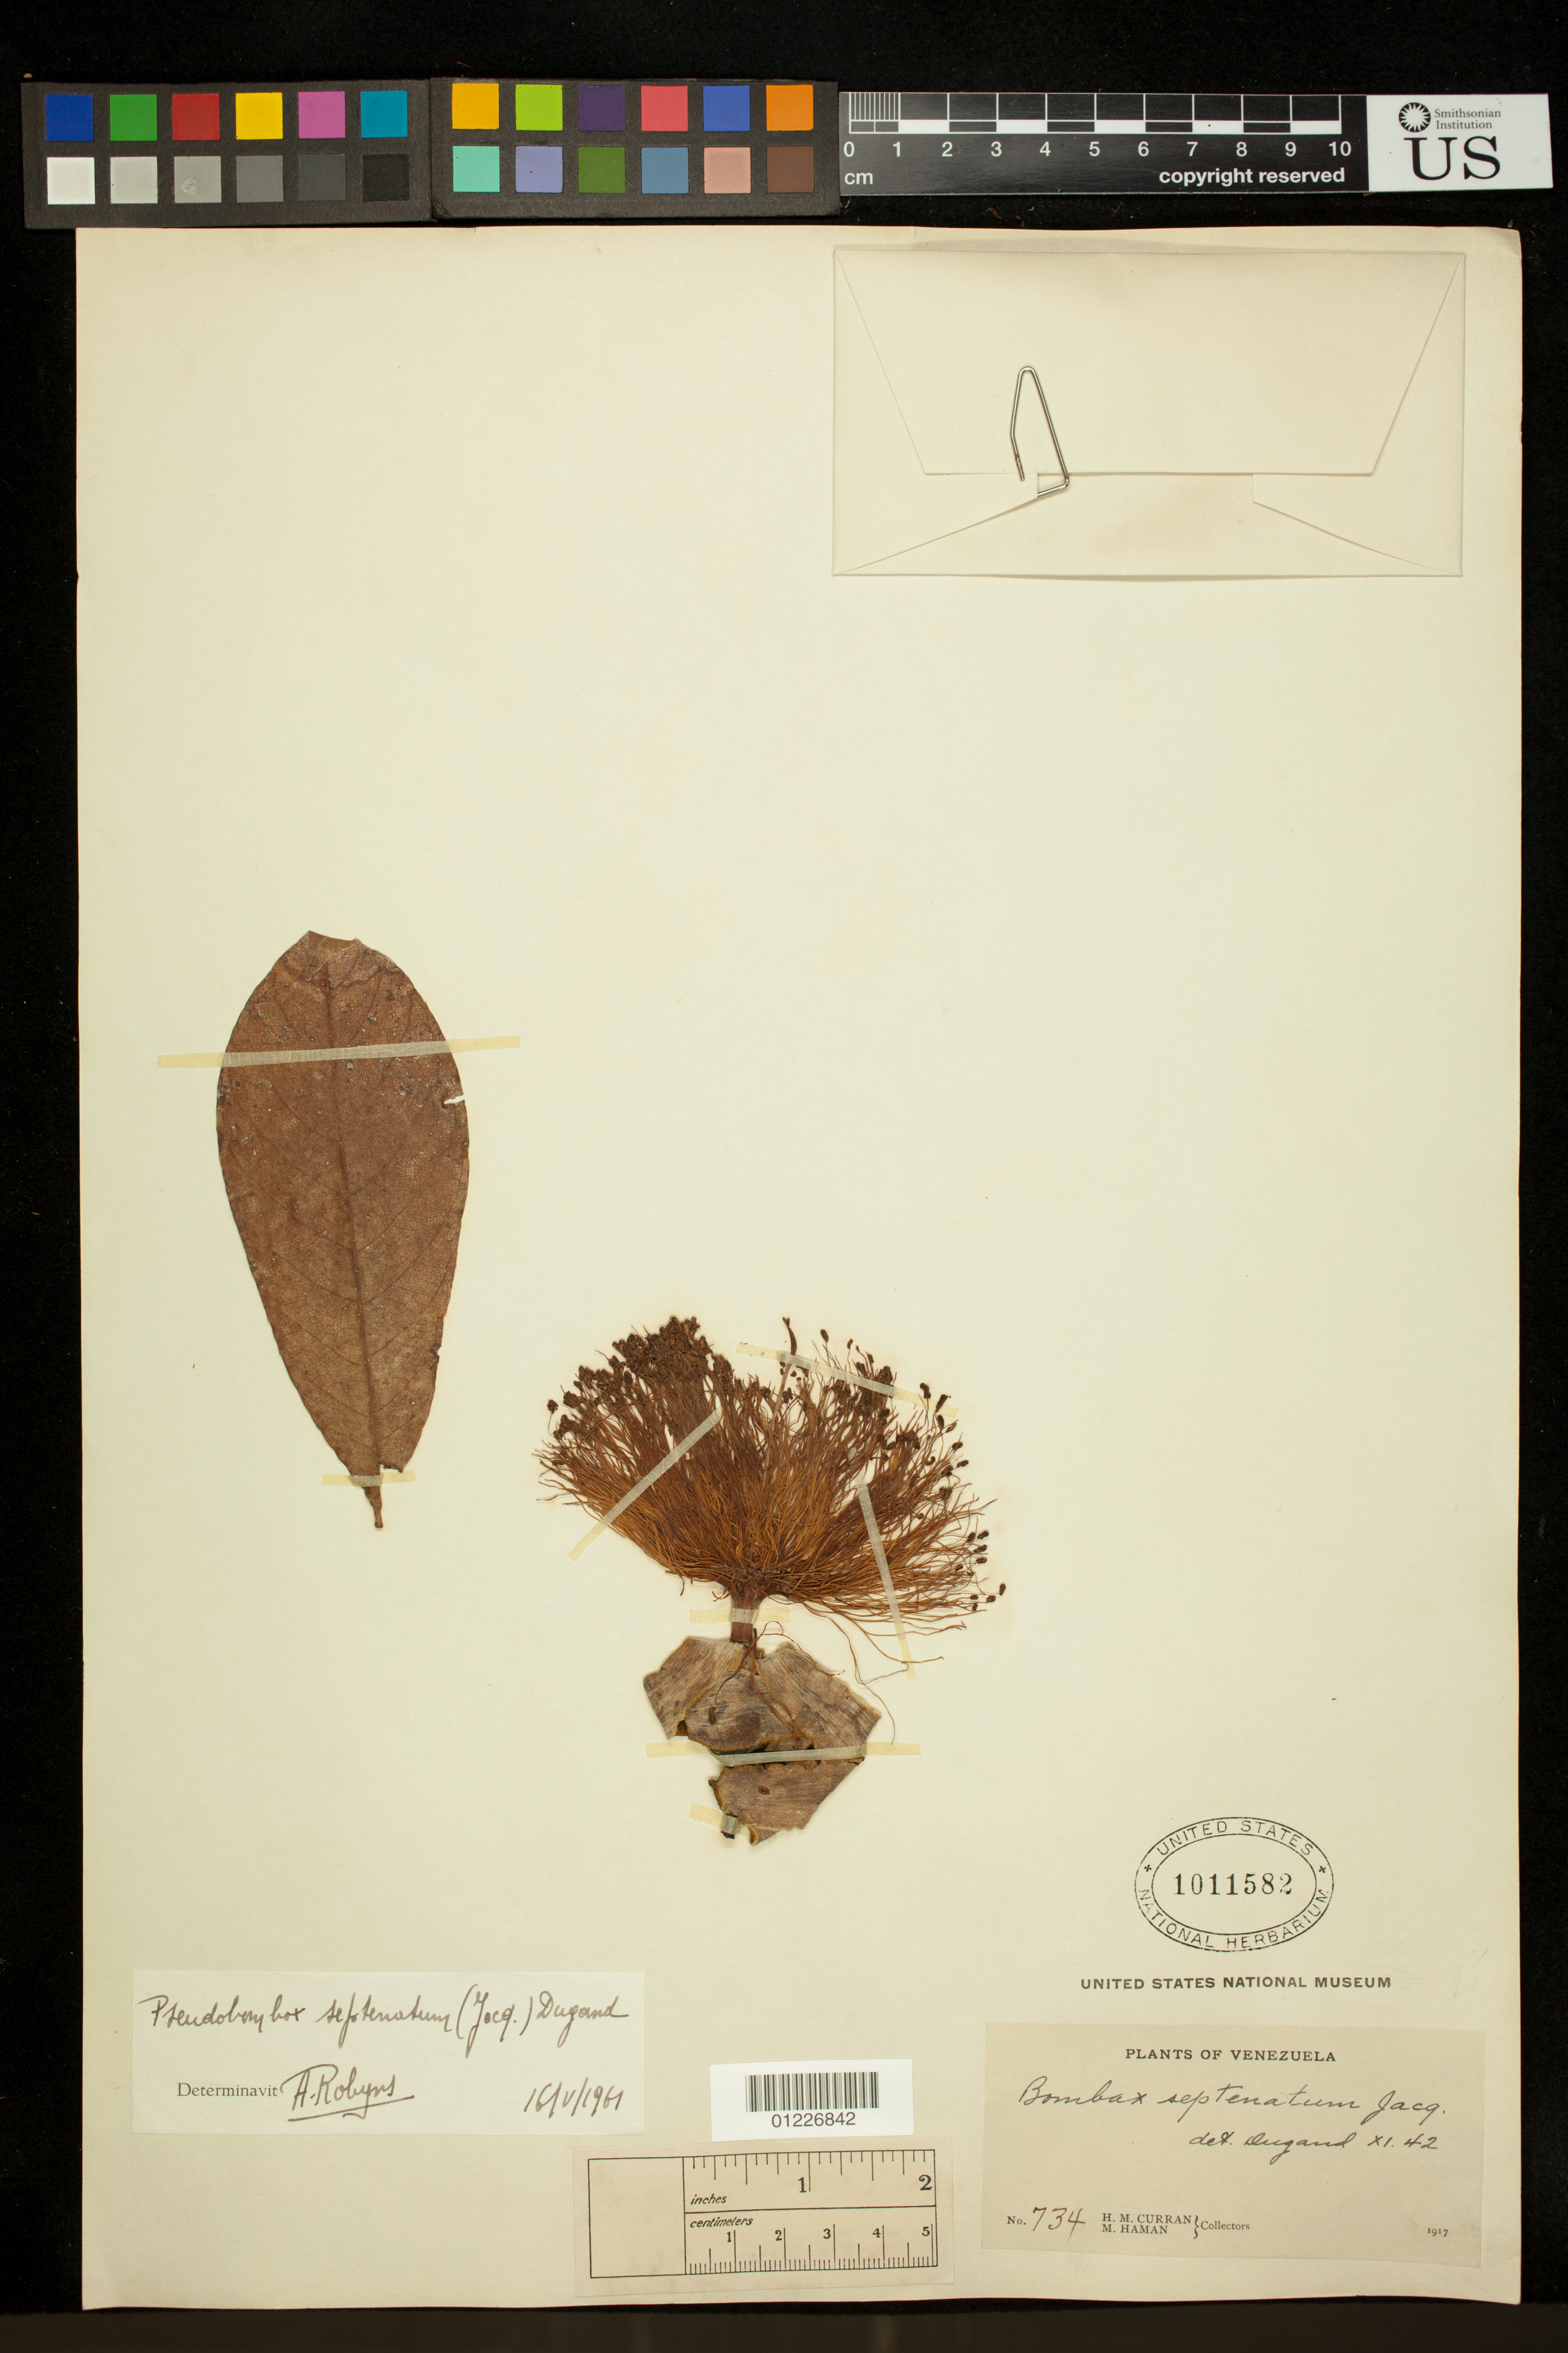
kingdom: Plantae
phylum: Tracheophyta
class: Magnoliopsida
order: Malvales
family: Malvaceae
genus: Pseudobombax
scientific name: Pseudobombax septenatum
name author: (Jacq.) Dugand G.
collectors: H. M. Curran & M. Haman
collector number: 734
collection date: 1917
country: Venezuela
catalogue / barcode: US 1011582